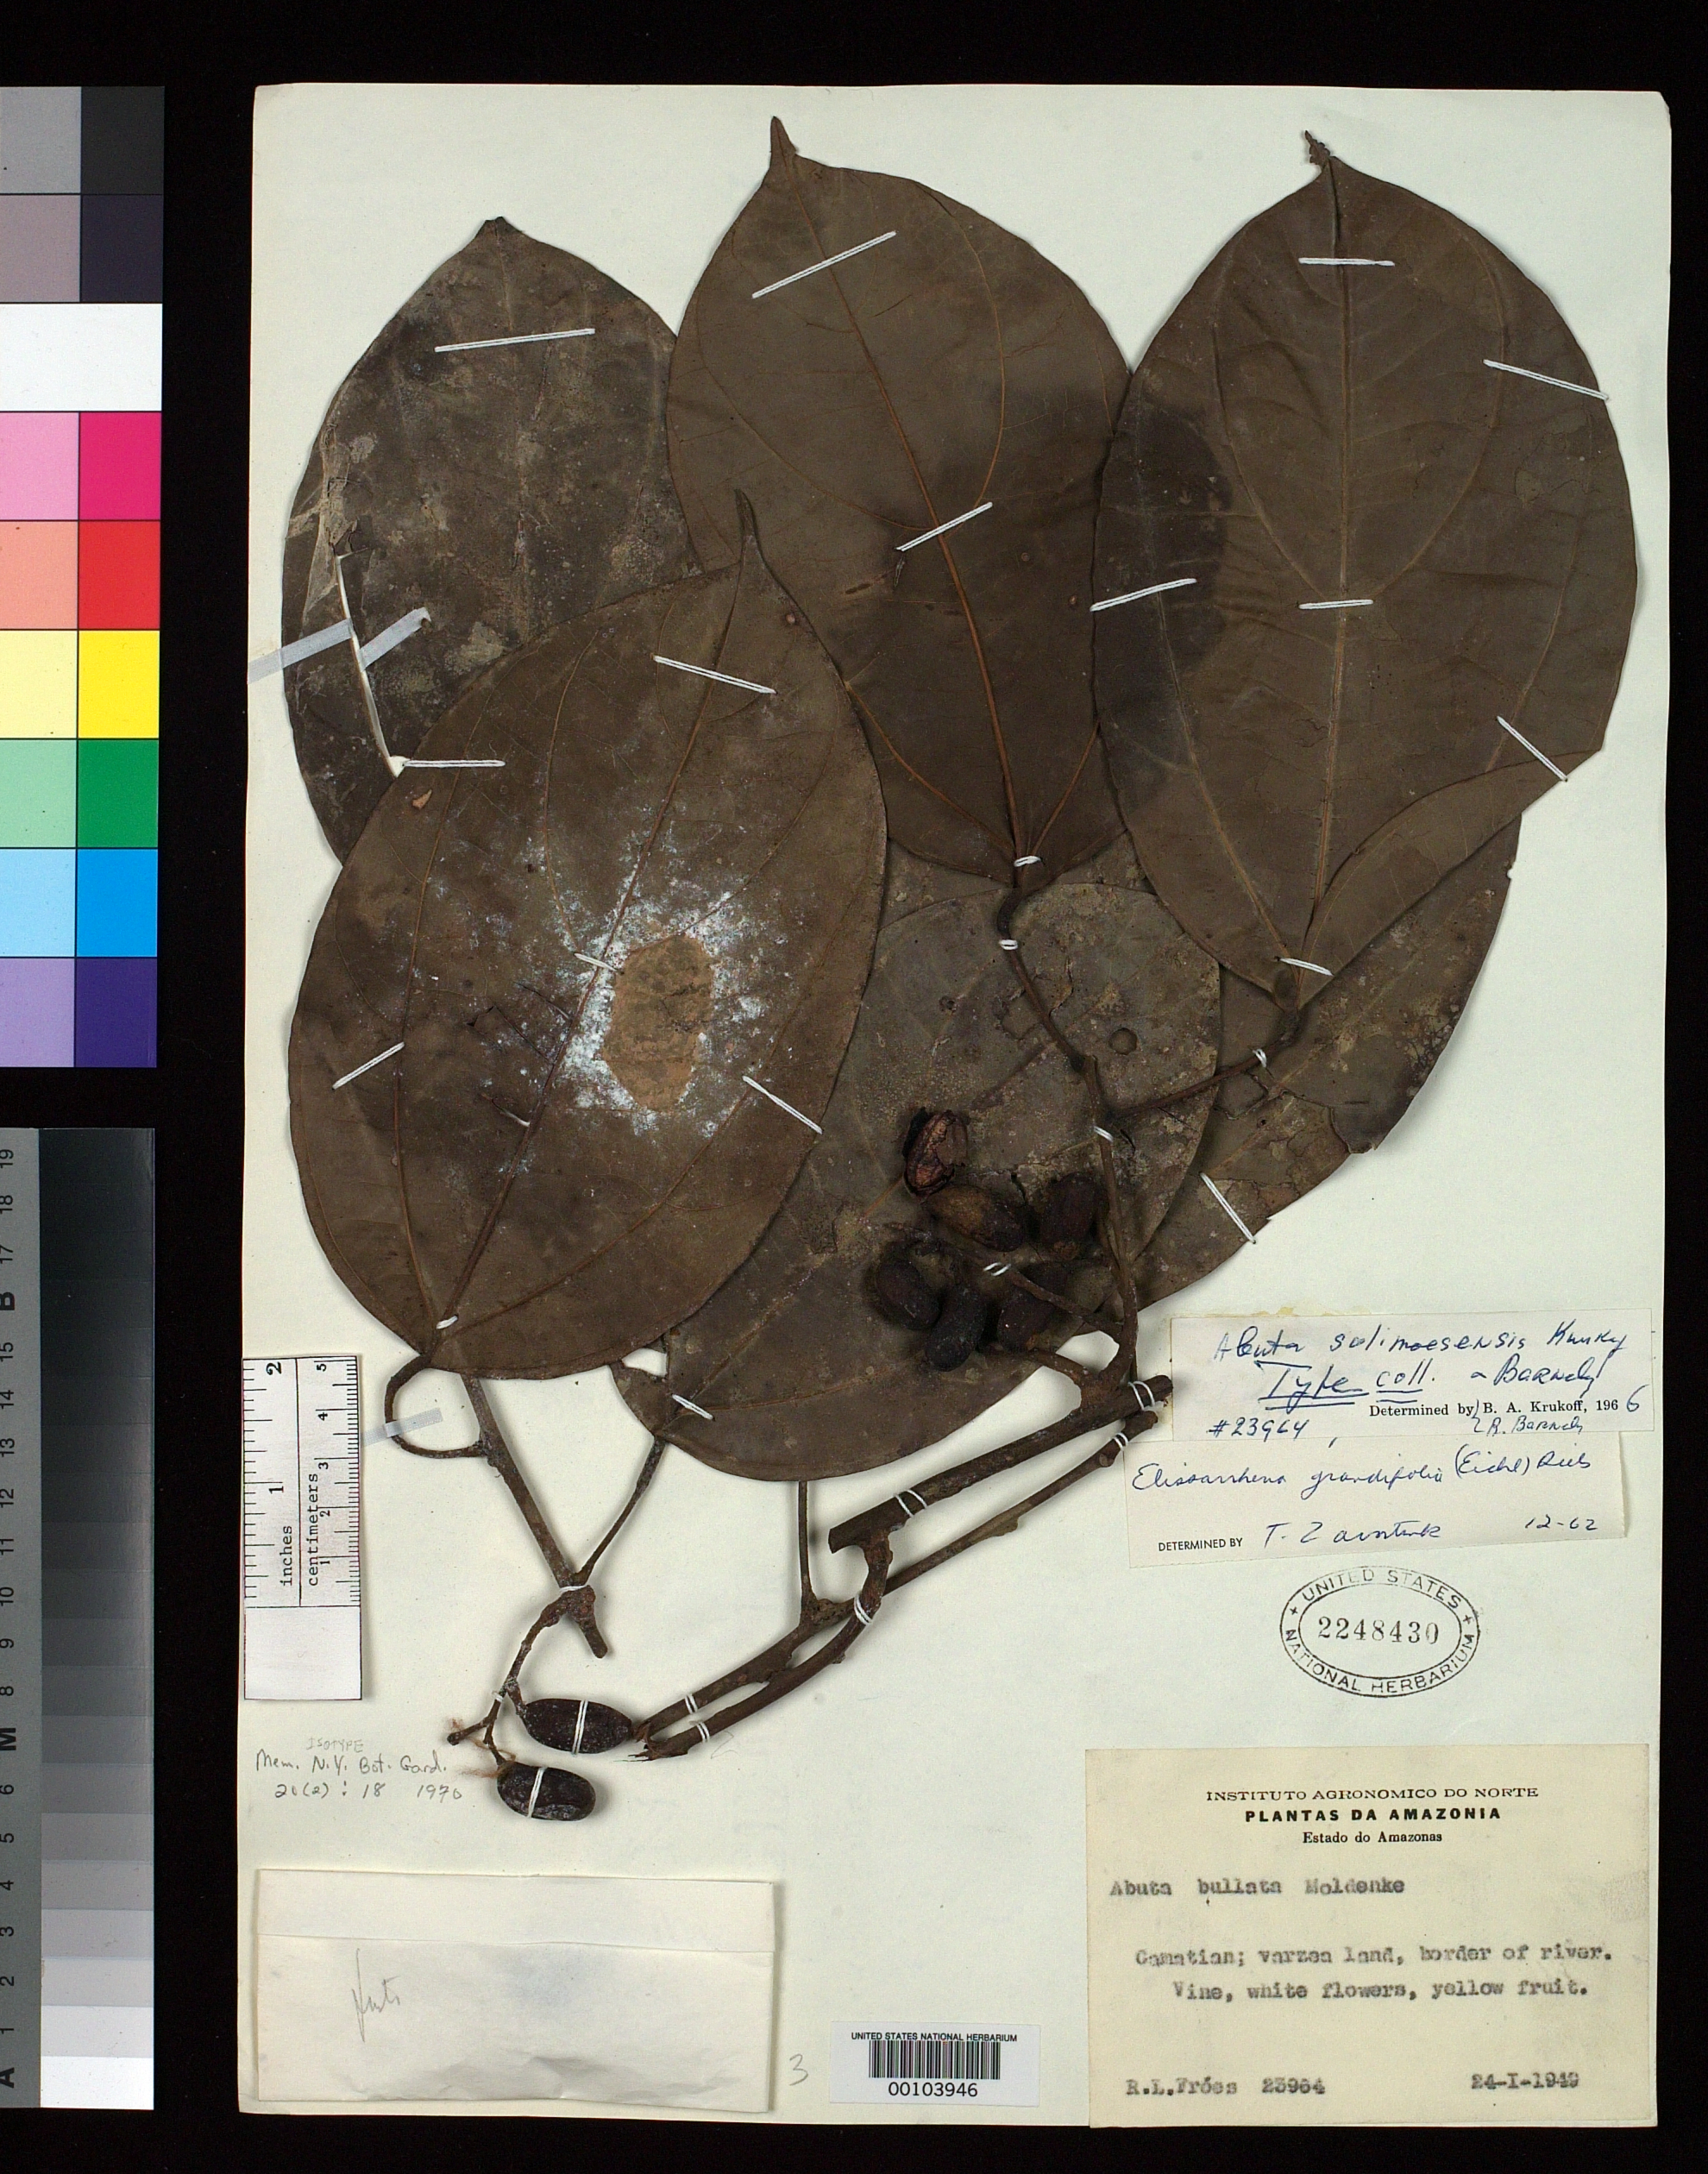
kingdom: Plantae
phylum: Tracheophyta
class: Magnoliopsida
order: Ranunculales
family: Menispermaceae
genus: Abuta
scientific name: Abuta solimoesensis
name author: Krukoff & Barneby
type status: Isotype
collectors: R. L. Fróes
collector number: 23964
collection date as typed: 24 Jan 1949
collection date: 1949-01-24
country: Brazil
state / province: Amazonas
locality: Camatian.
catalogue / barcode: US 2248430